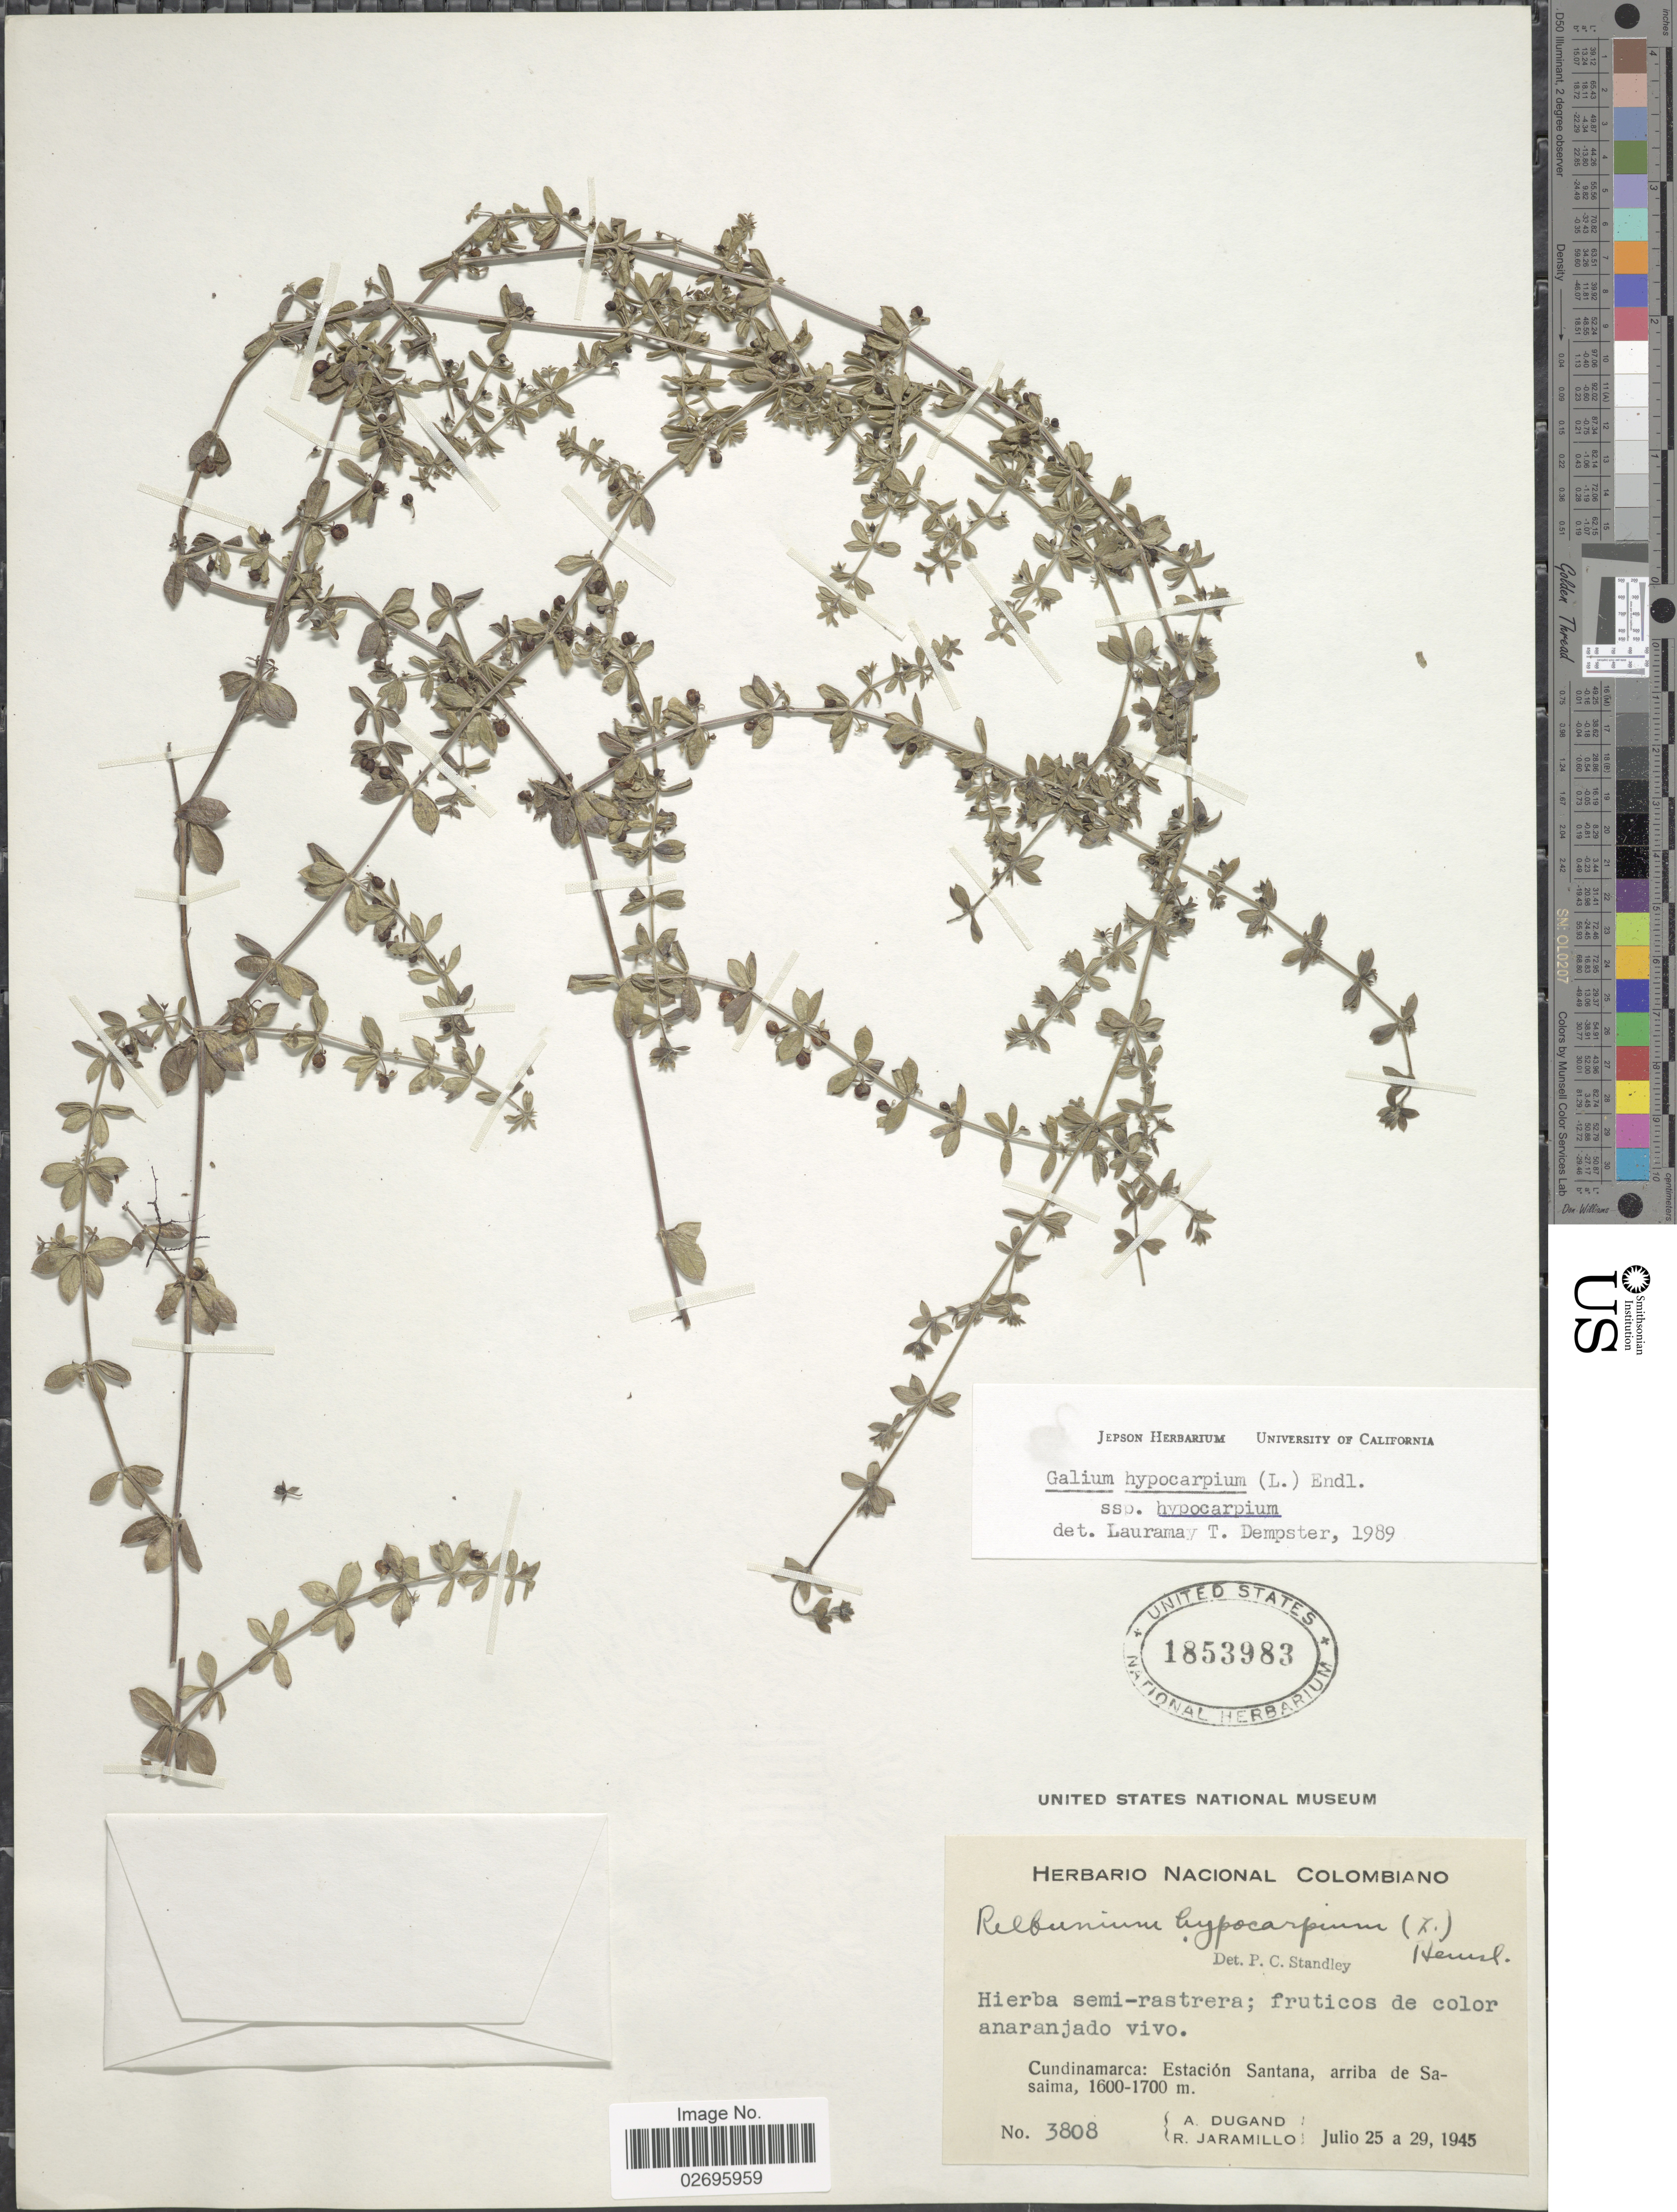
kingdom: Plantae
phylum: Tracheophyta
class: Magnoliopsida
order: Gentianales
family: Rubiaceae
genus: Galium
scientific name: Galium hypocarpium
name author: (L.) Endl. ex Griseb.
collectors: A. Dugand & R. Jaramillo M.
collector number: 3808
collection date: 1945-07-25/1945-07-29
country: Colombia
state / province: Cundinamarca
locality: Estación Santana, arriba de Sasaima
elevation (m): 1600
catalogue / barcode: US 1853983